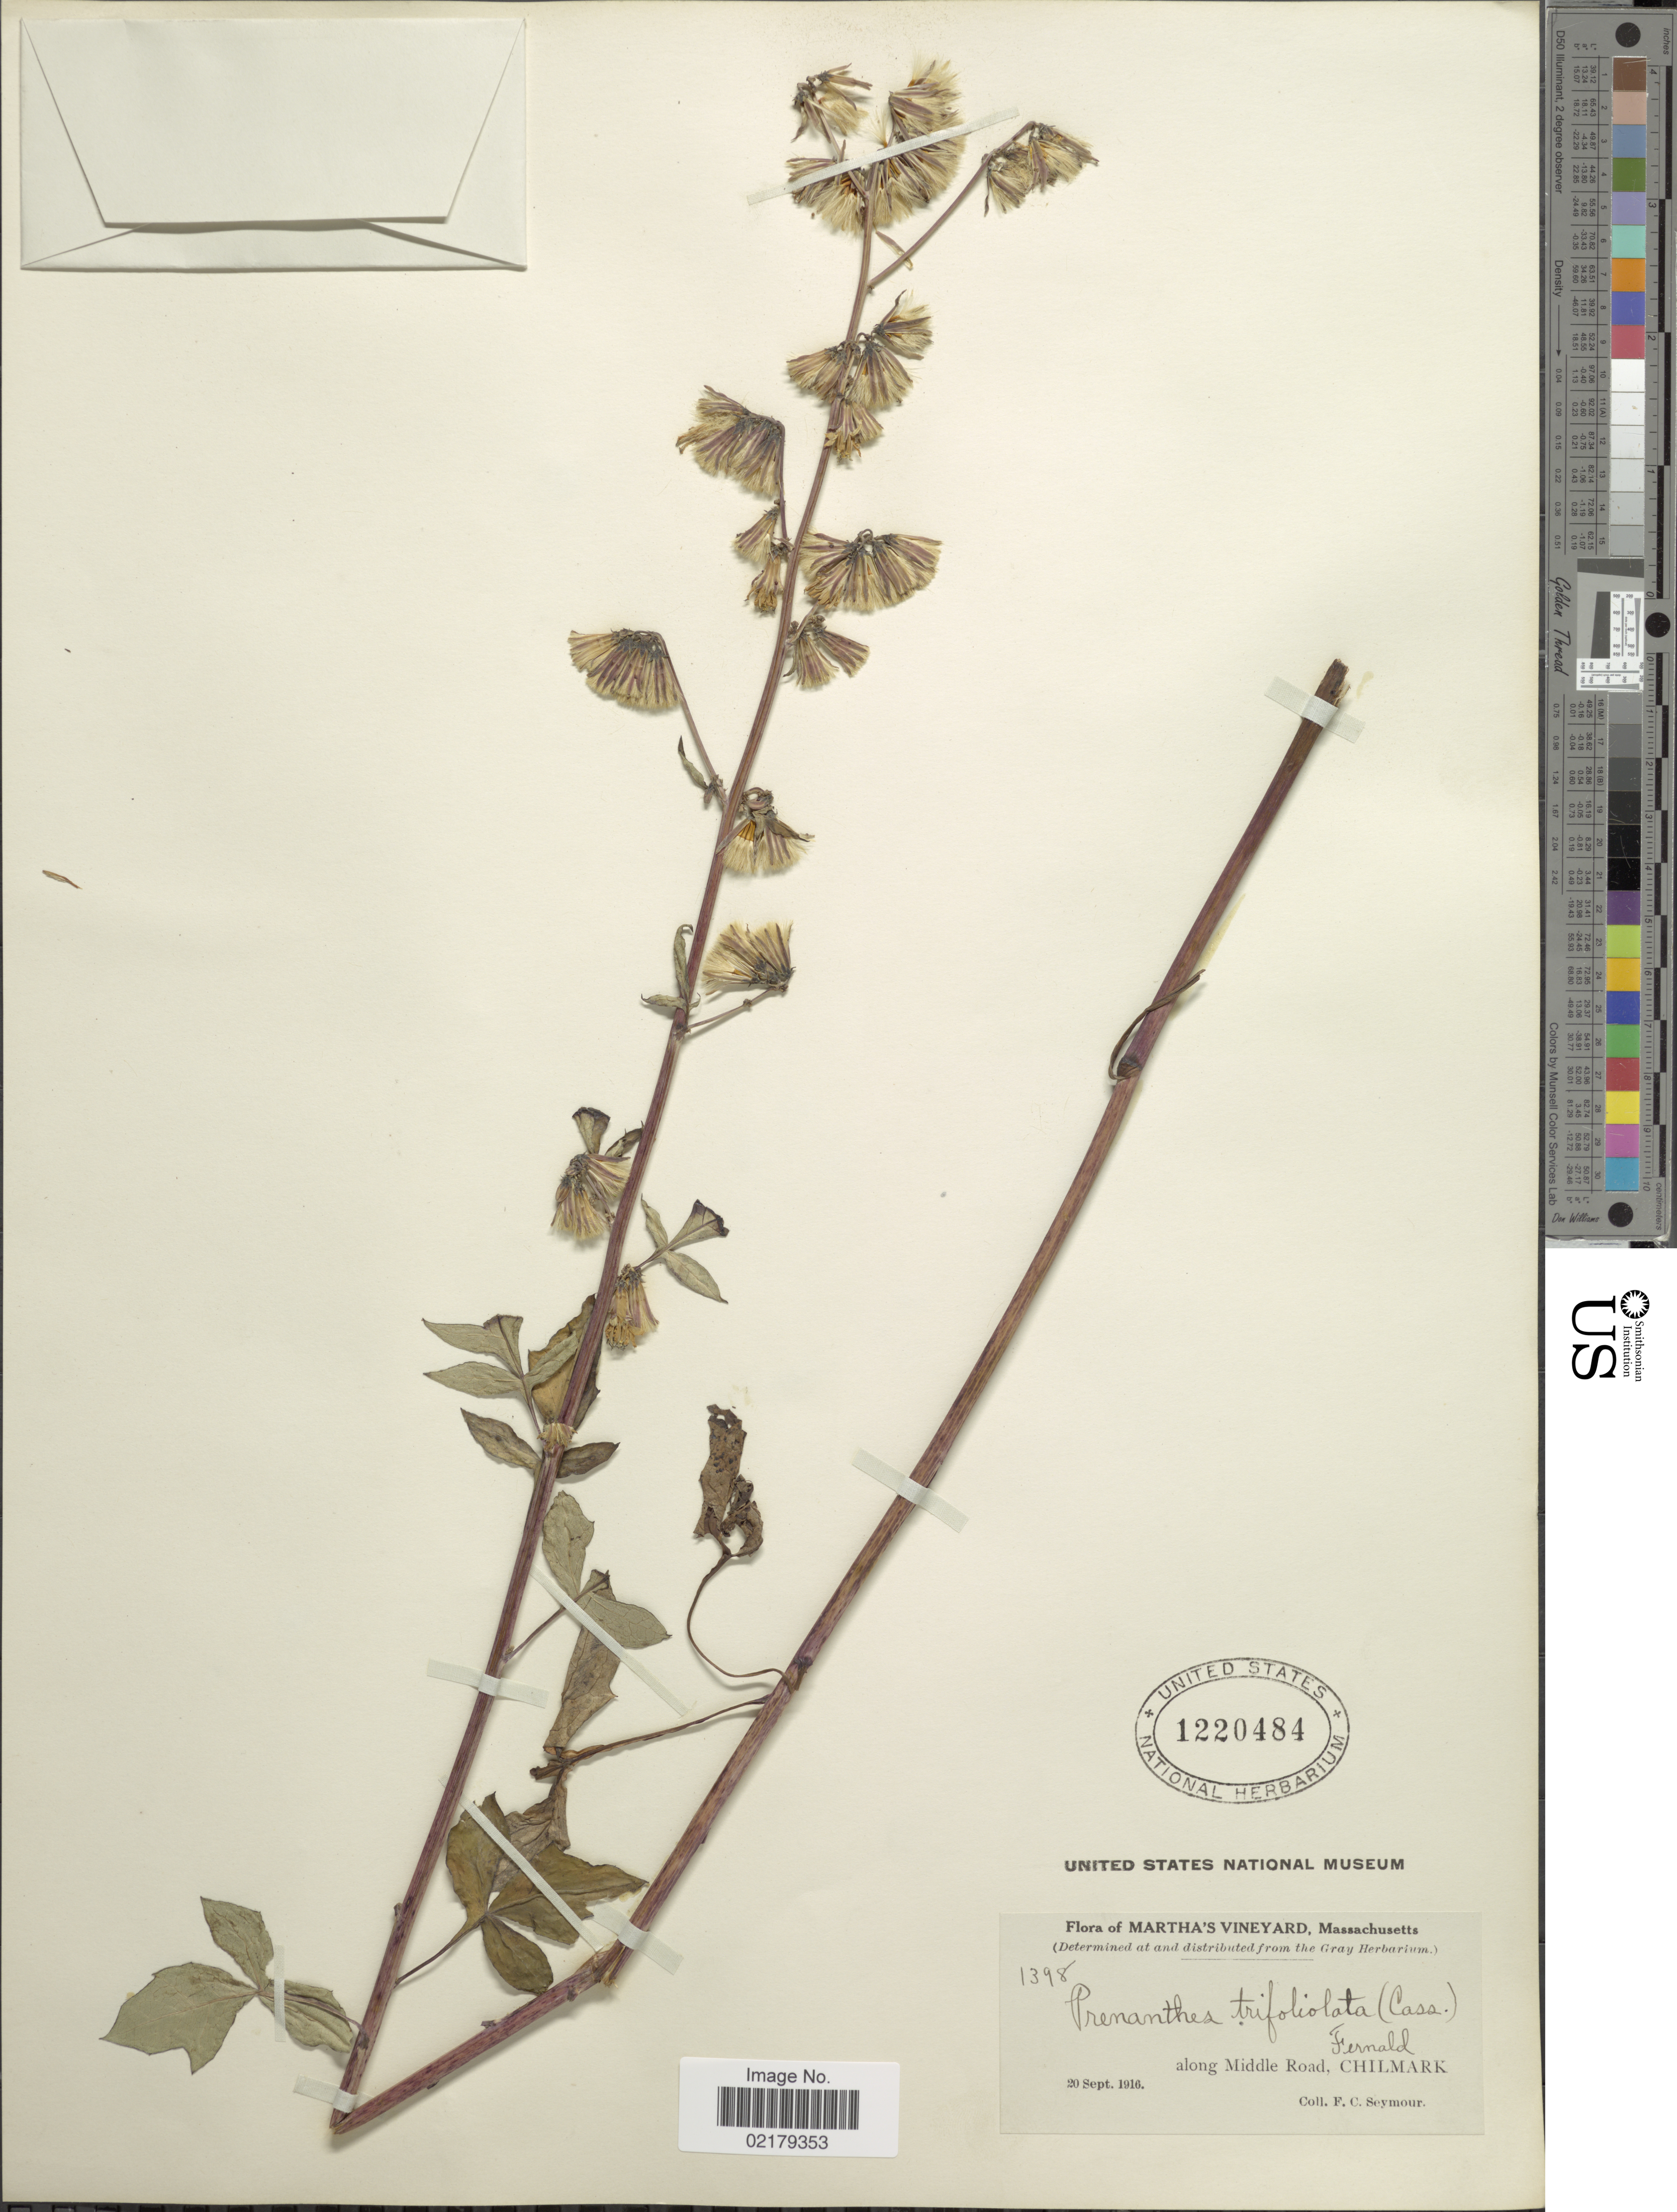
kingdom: Plantae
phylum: Tracheophyta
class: Magnoliopsida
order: Asterales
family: Asteraceae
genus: Nabalus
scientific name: Nabalus trifoliolatus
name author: Cass.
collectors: F. C. Seymour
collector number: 1398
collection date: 1916-09-20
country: United States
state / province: Massachusetts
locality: Martha's Vineyard, Fernald, along Middle Road, Chiilmark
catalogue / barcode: US 1220484